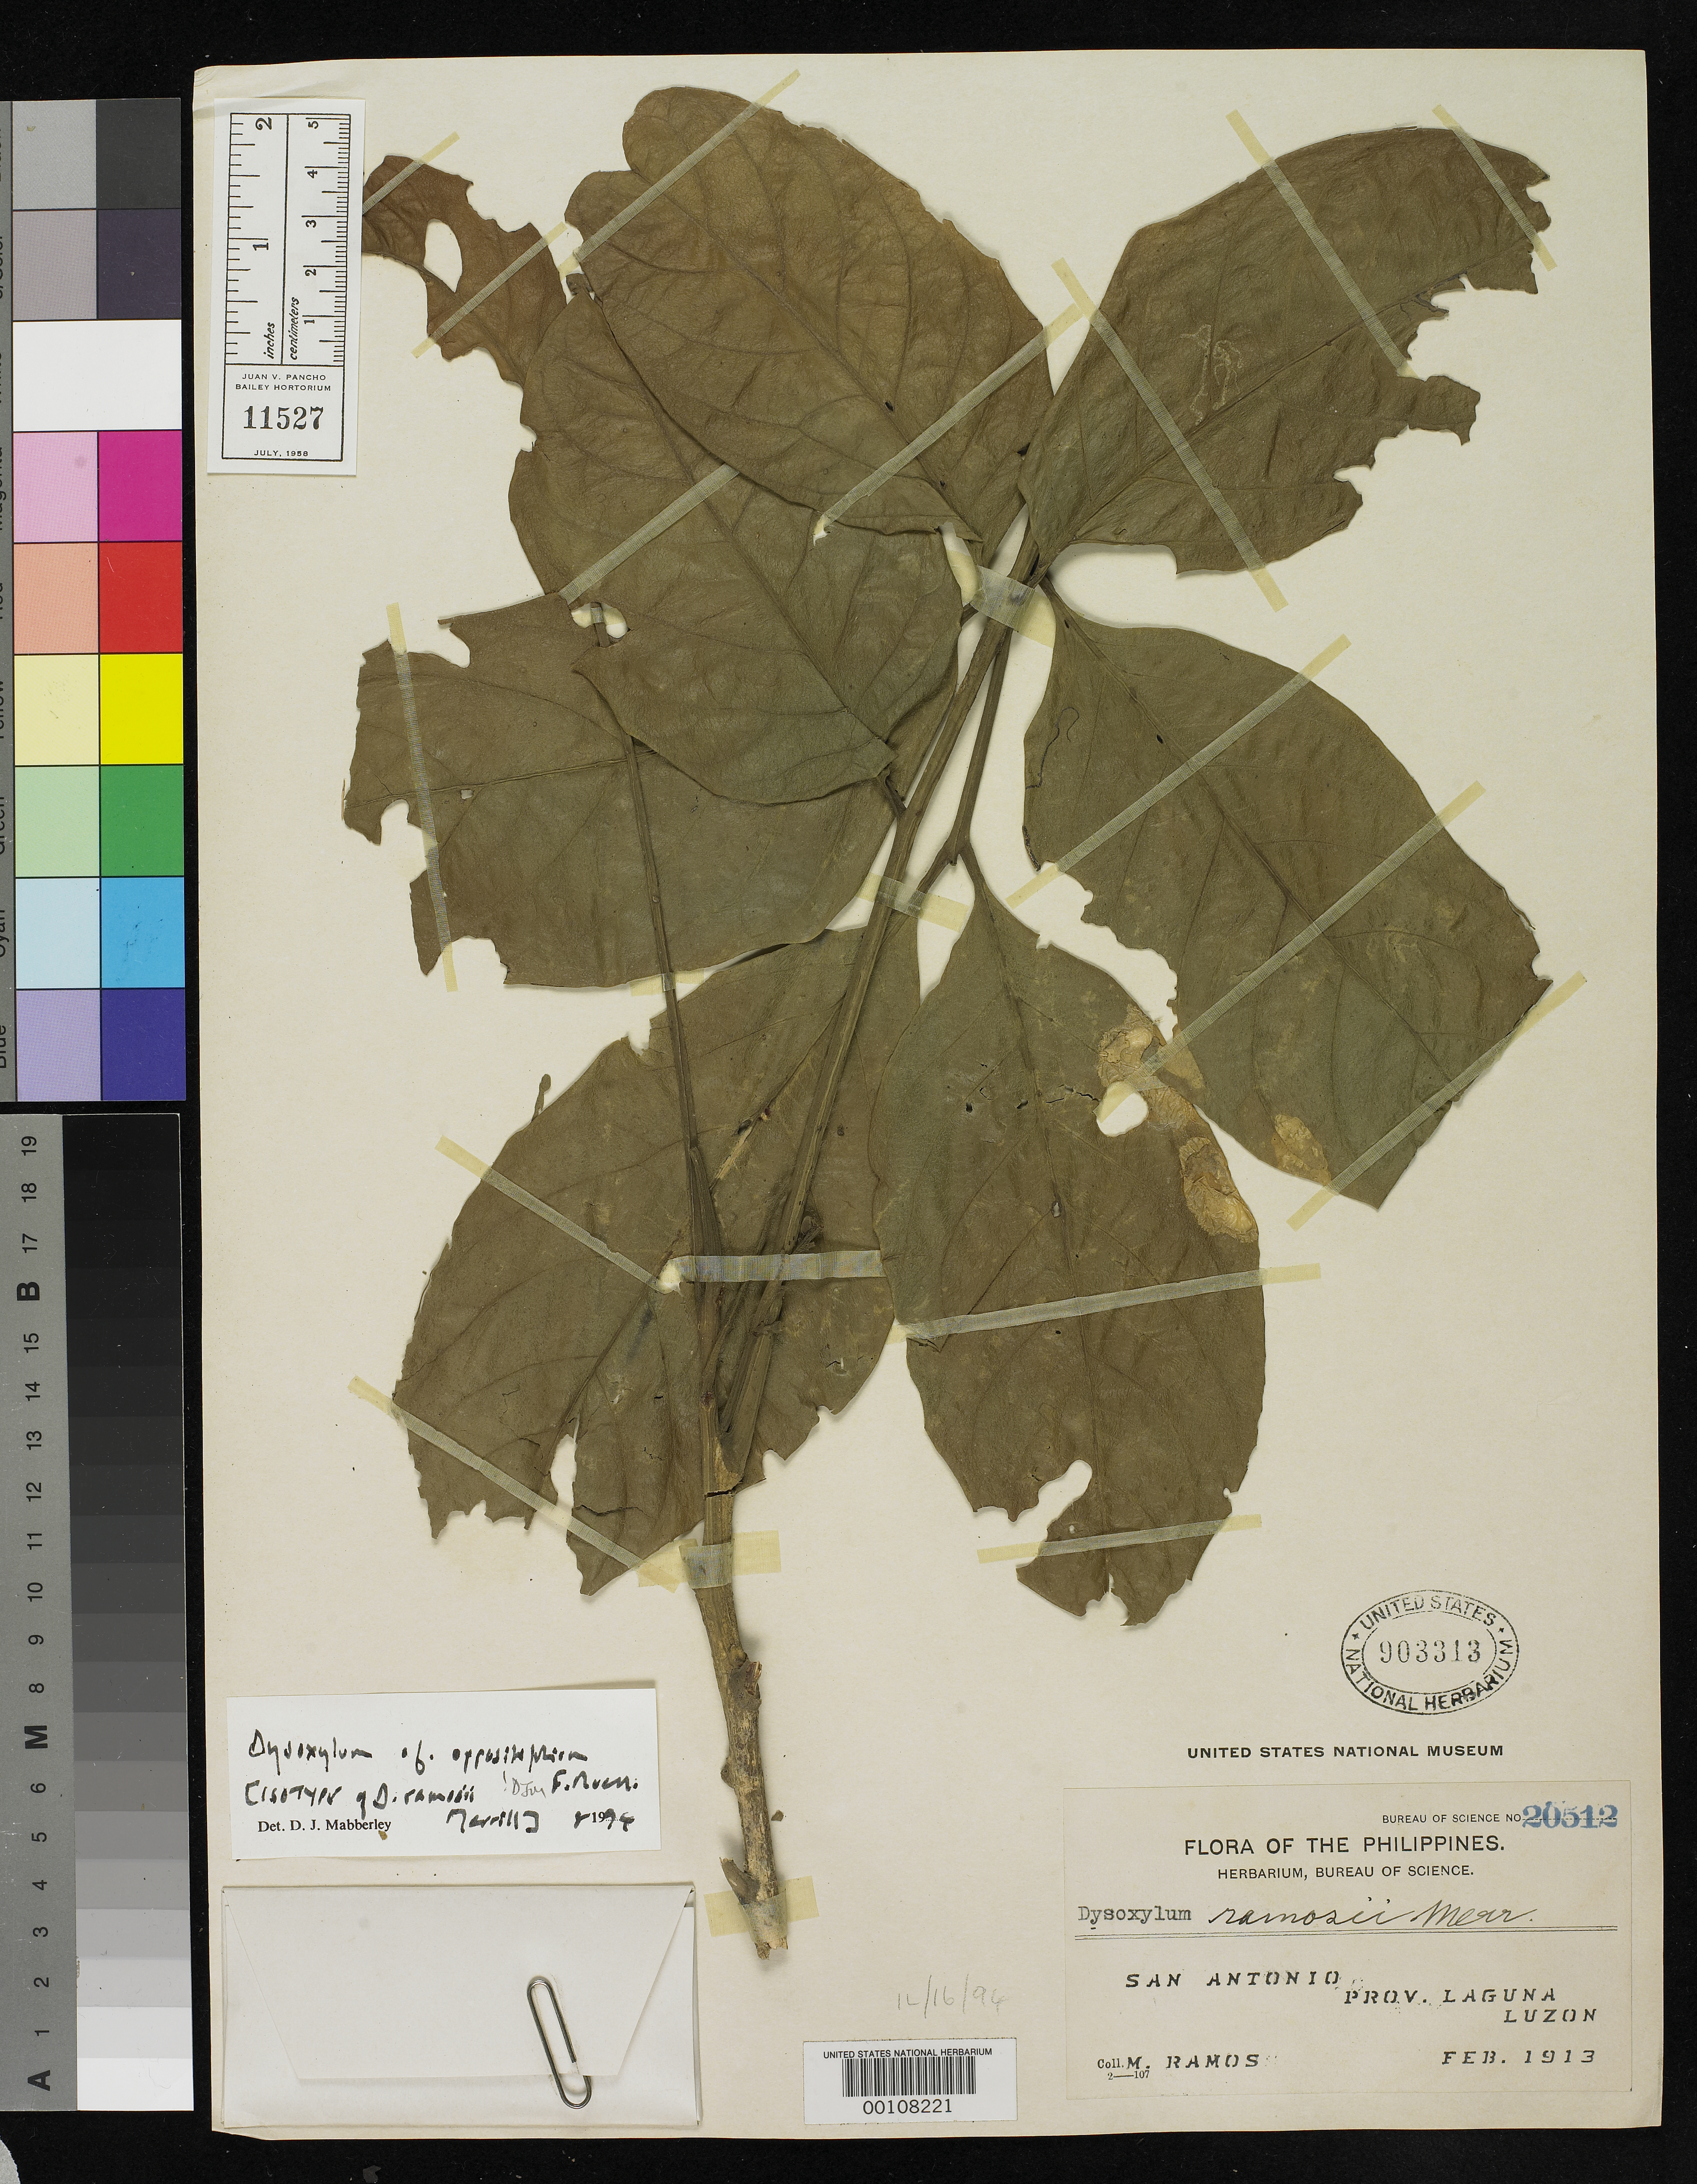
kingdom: Plantae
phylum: Tracheophyta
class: Magnoliopsida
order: Sapindales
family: Meliaceae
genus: Dysoxylum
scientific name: Dysoxylum ramosii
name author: Merr.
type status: Isotype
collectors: M. Ramos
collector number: Bur. Sci. 20512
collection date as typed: Feb 1913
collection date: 1913-02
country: Philippines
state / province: Calabarzon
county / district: Laguna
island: Luzon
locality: San Antonio.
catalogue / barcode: US 903313